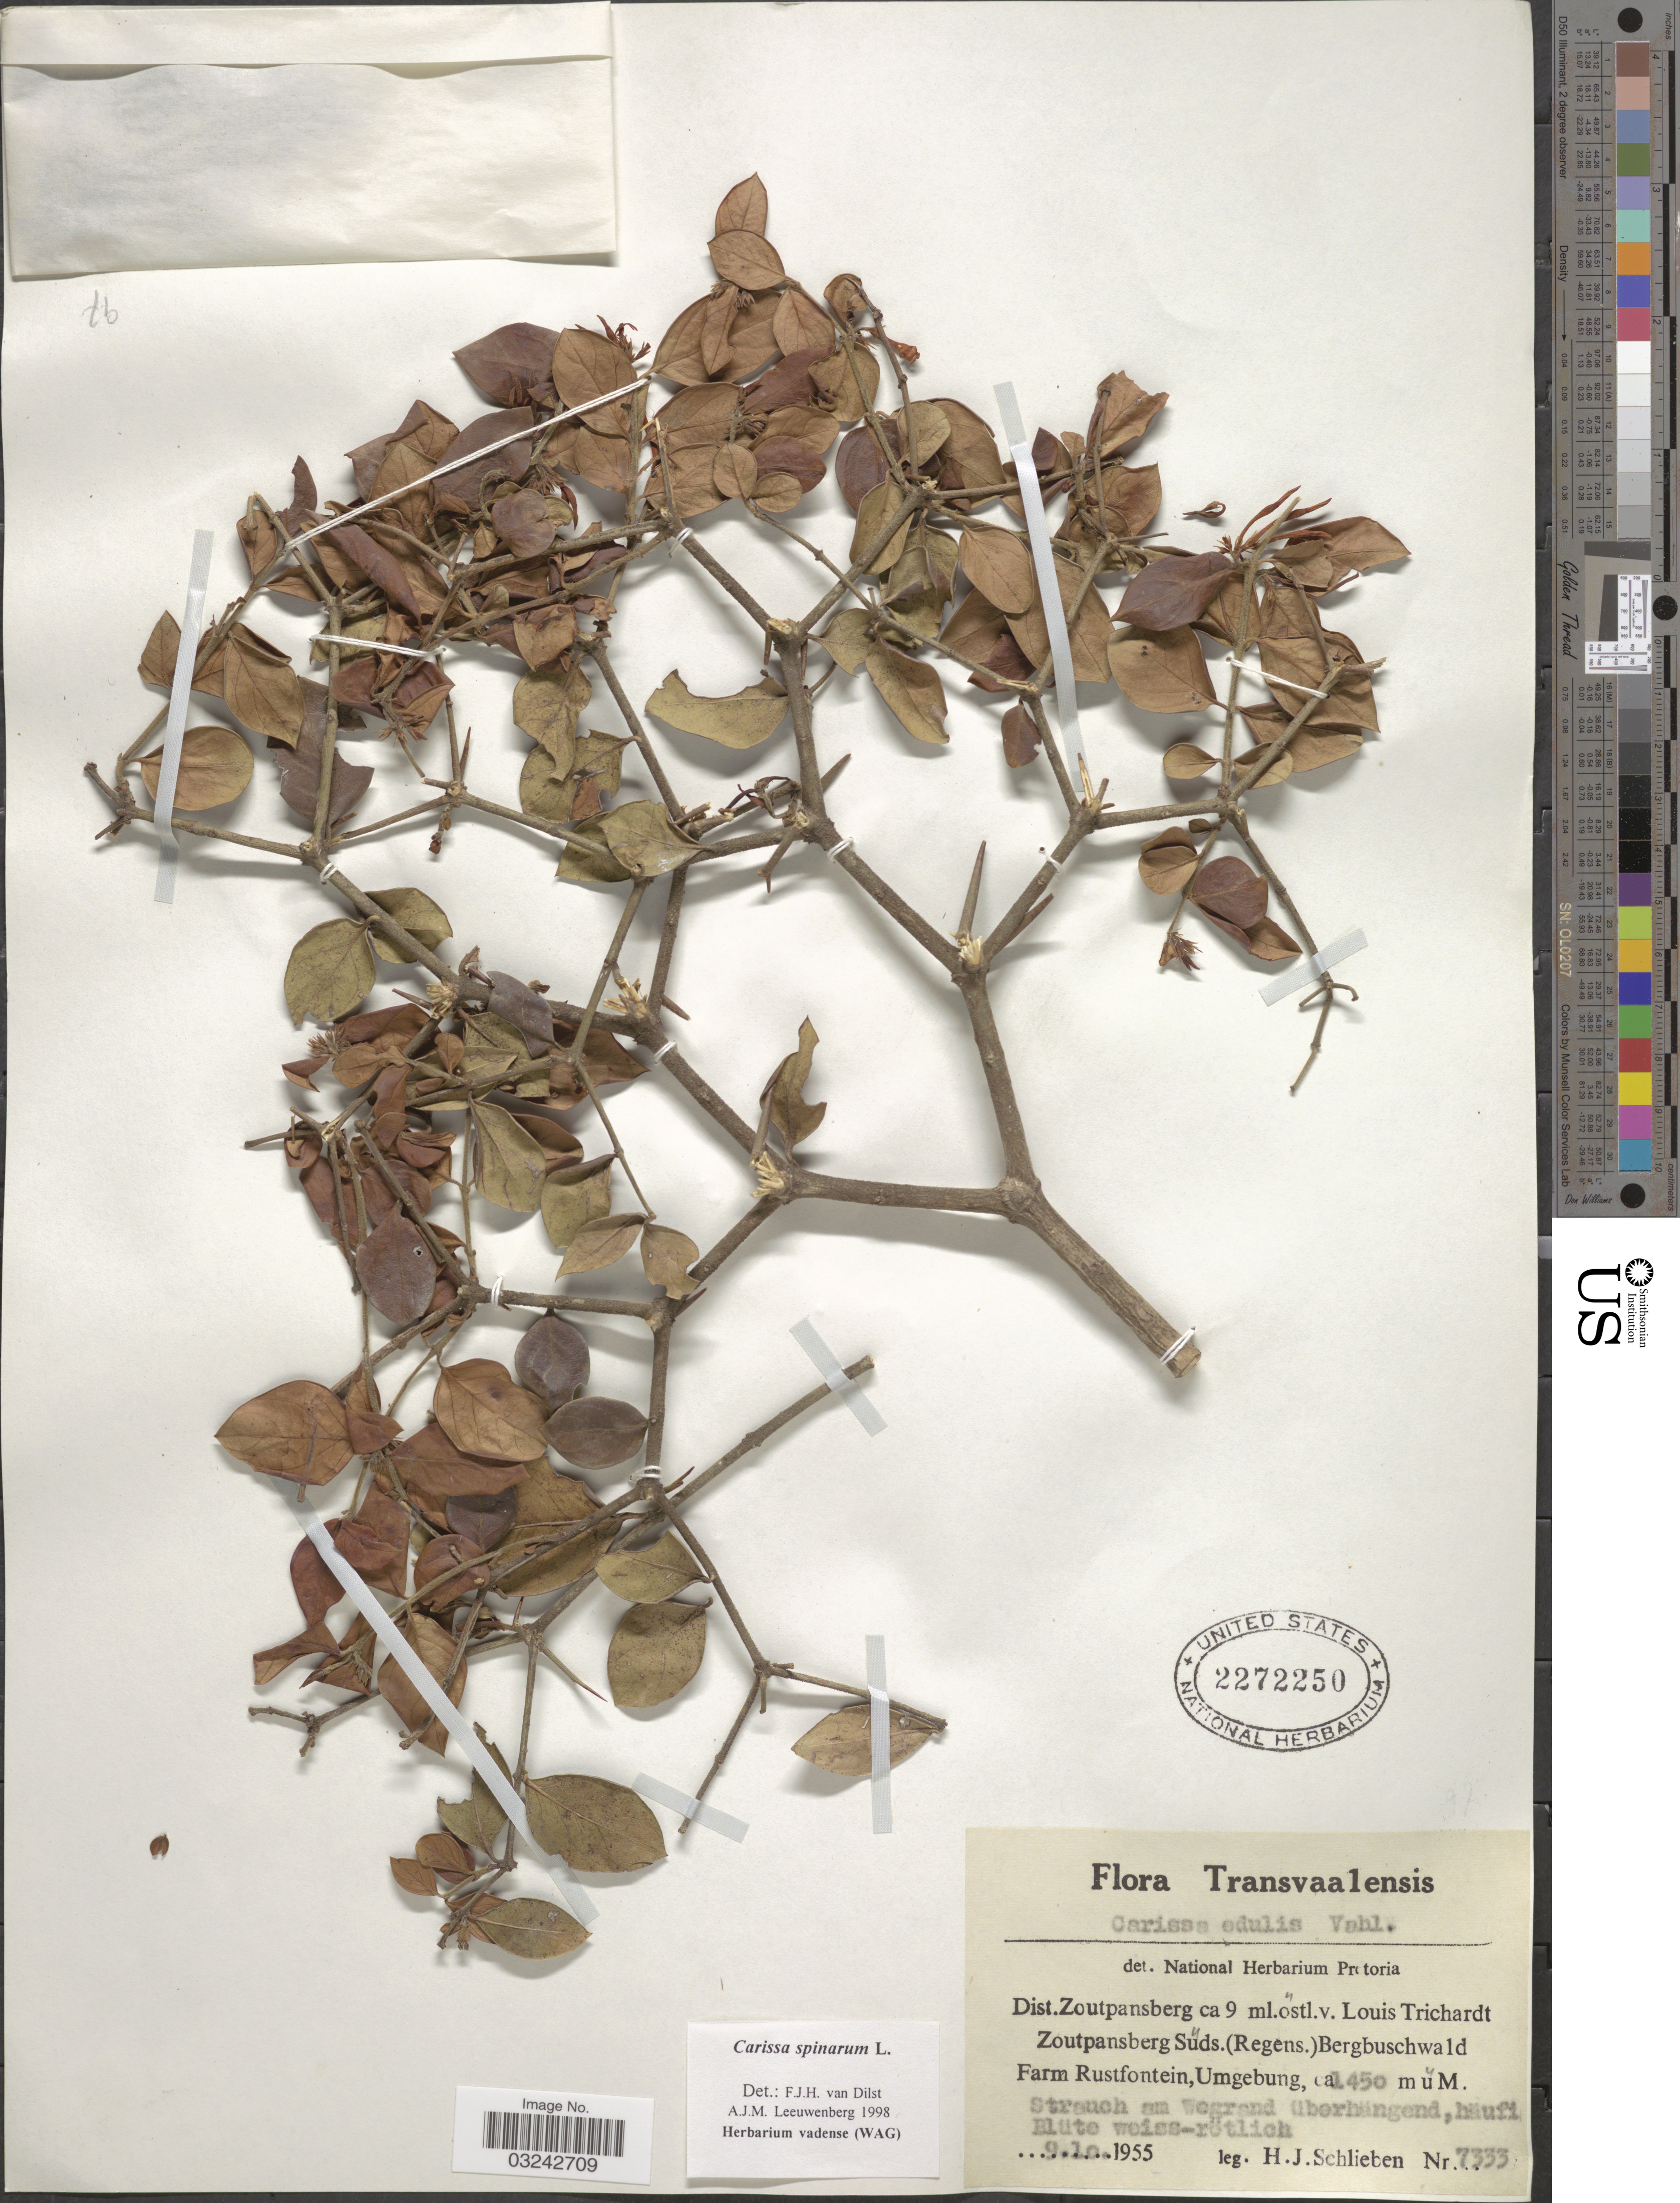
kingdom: Plantae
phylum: Tracheophyta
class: Magnoliopsida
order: Gentianales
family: Apocynaceae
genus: Carissa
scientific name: Carissa spinarum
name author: L.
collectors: H. J. Schlieben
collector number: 7333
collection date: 1955-10-09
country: South Africa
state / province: Limpopo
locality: Transvaalensis. Dist. Zoutpansberg ca 9 ml. östl.v. Louis Trichardt Zoutpansberg Süds. (Regens.) Bergbuschwald Farm Rustfontein, Umgebung.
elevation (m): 1450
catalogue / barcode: US 2272250